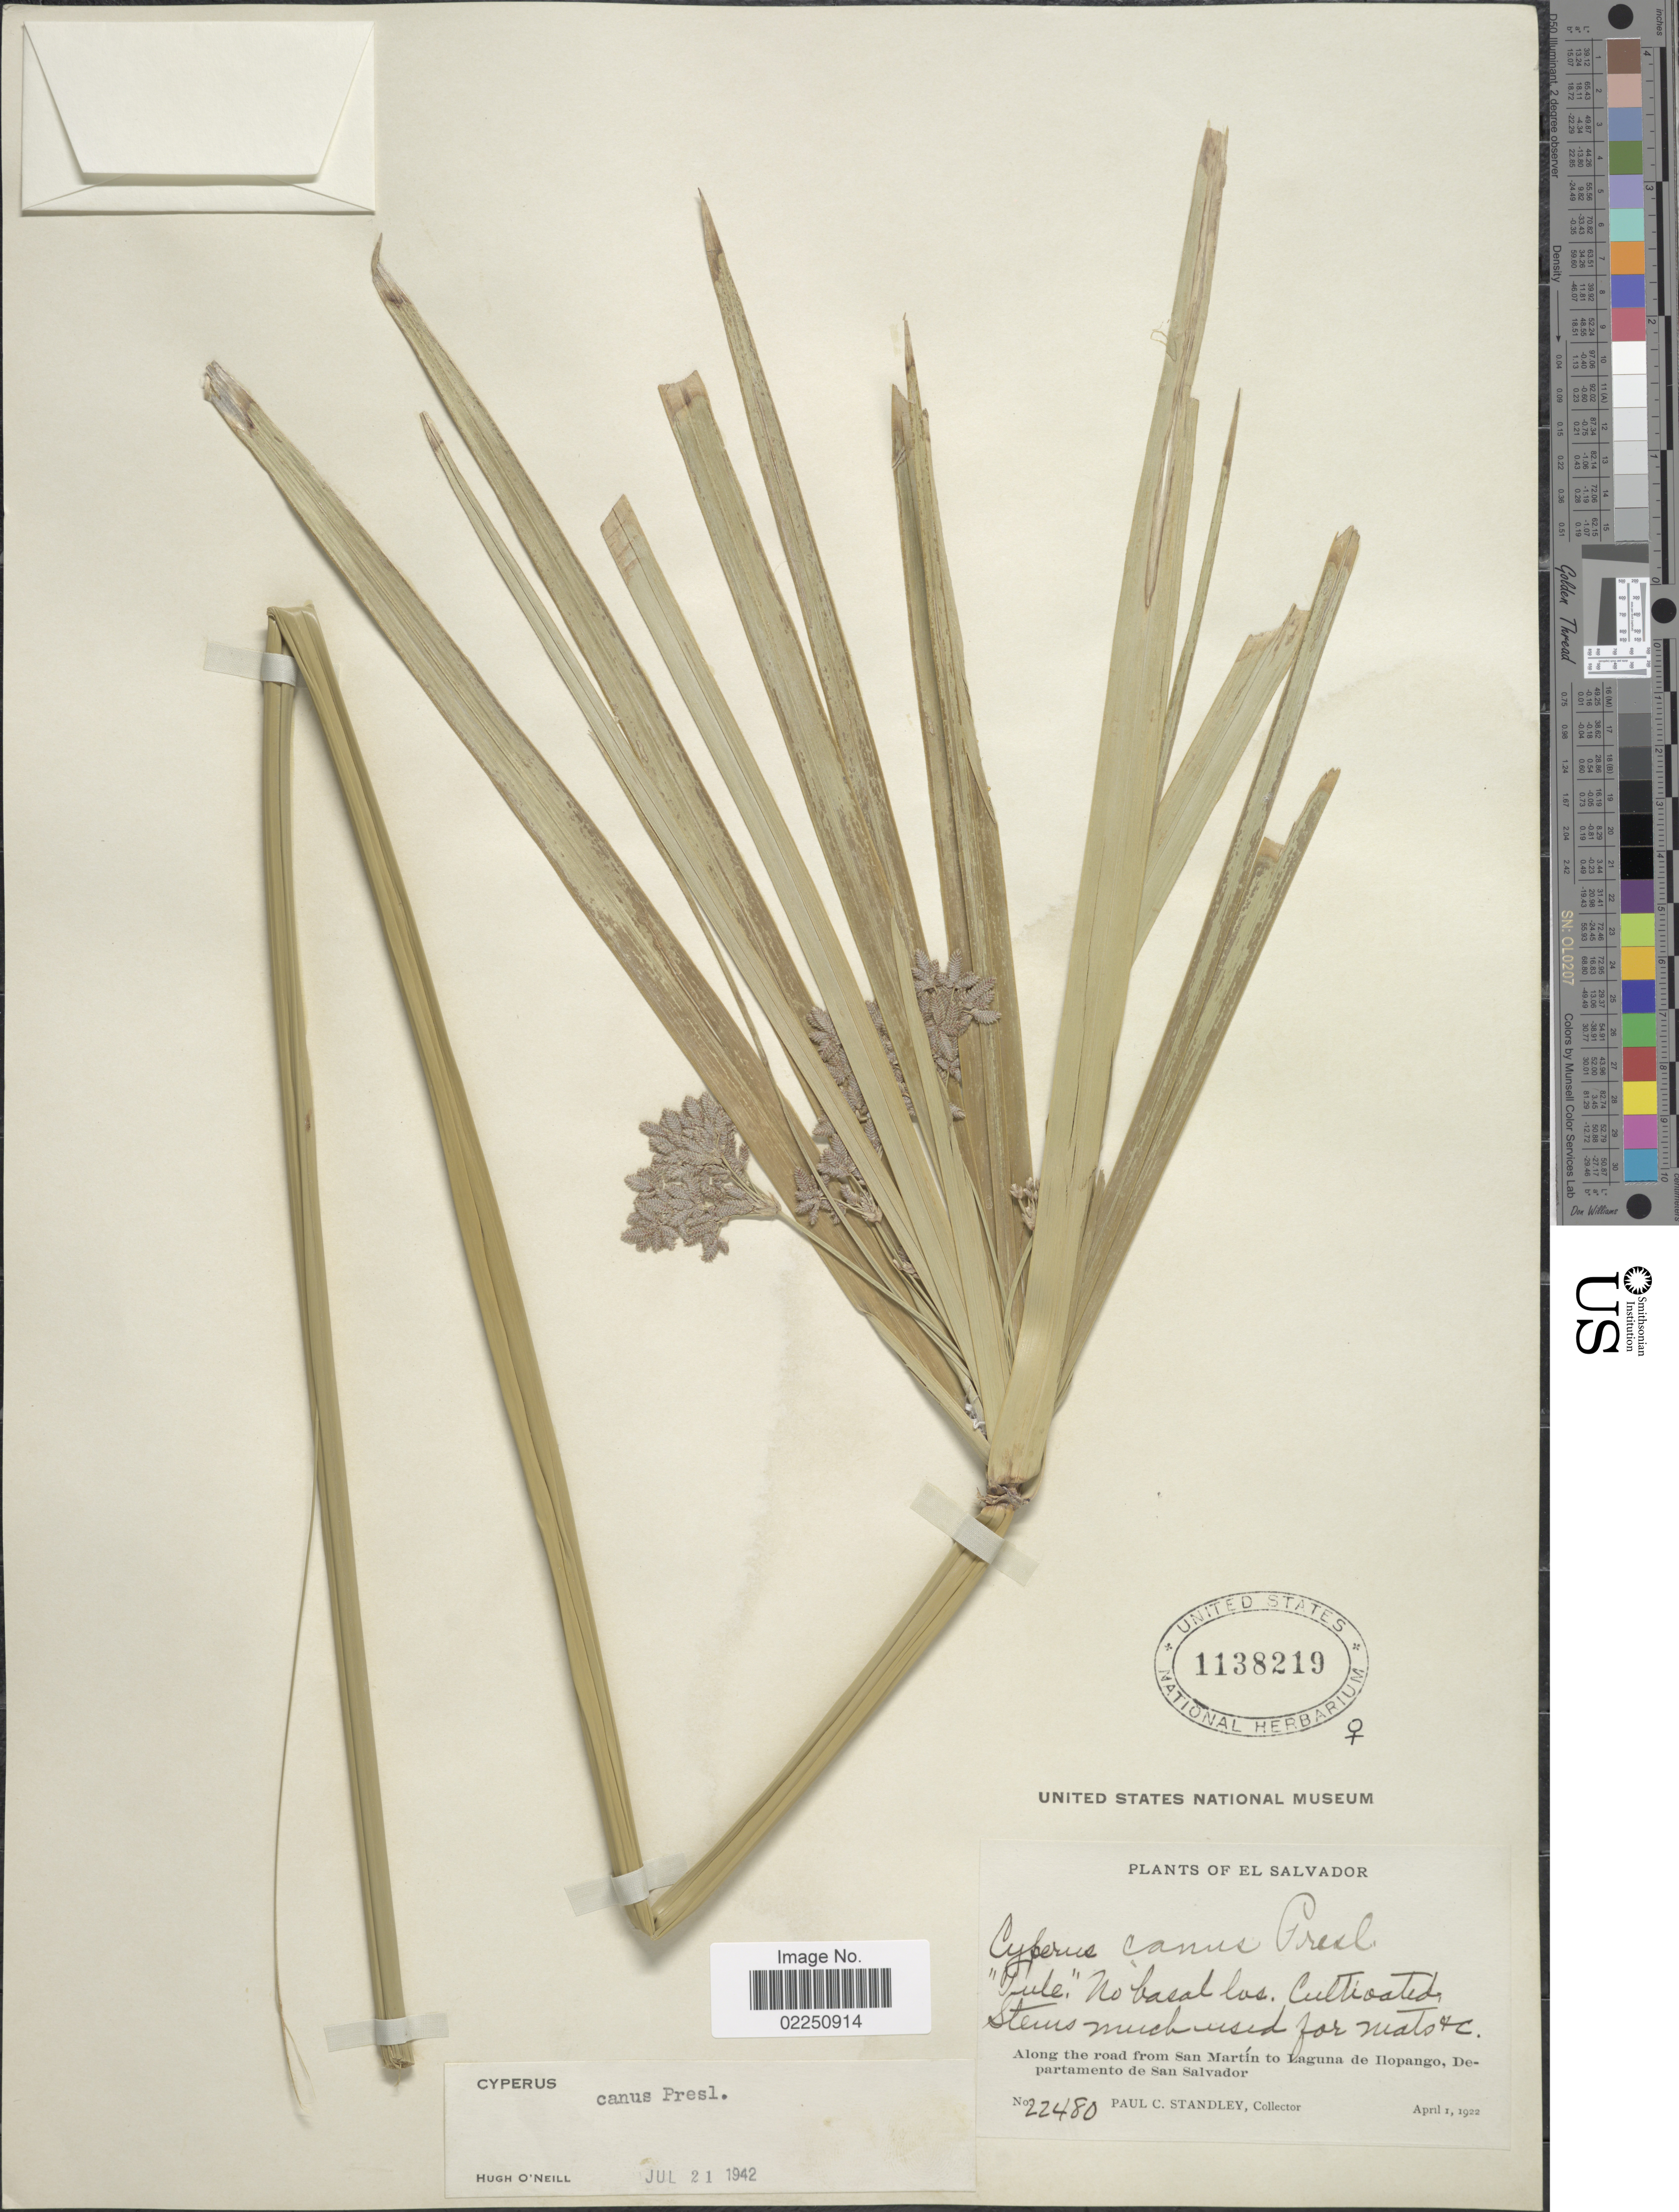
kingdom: Plantae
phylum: Tracheophyta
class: Liliopsida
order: Poales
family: Cyperaceae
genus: Cyperus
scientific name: Cyperus canus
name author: J. Presl & C. Presl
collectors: P. C. Standley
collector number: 22480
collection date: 1922-04-01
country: El Salvador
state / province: San Salvador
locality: Along the road from San Martin to Laguna De Ilopango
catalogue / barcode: US 1138219